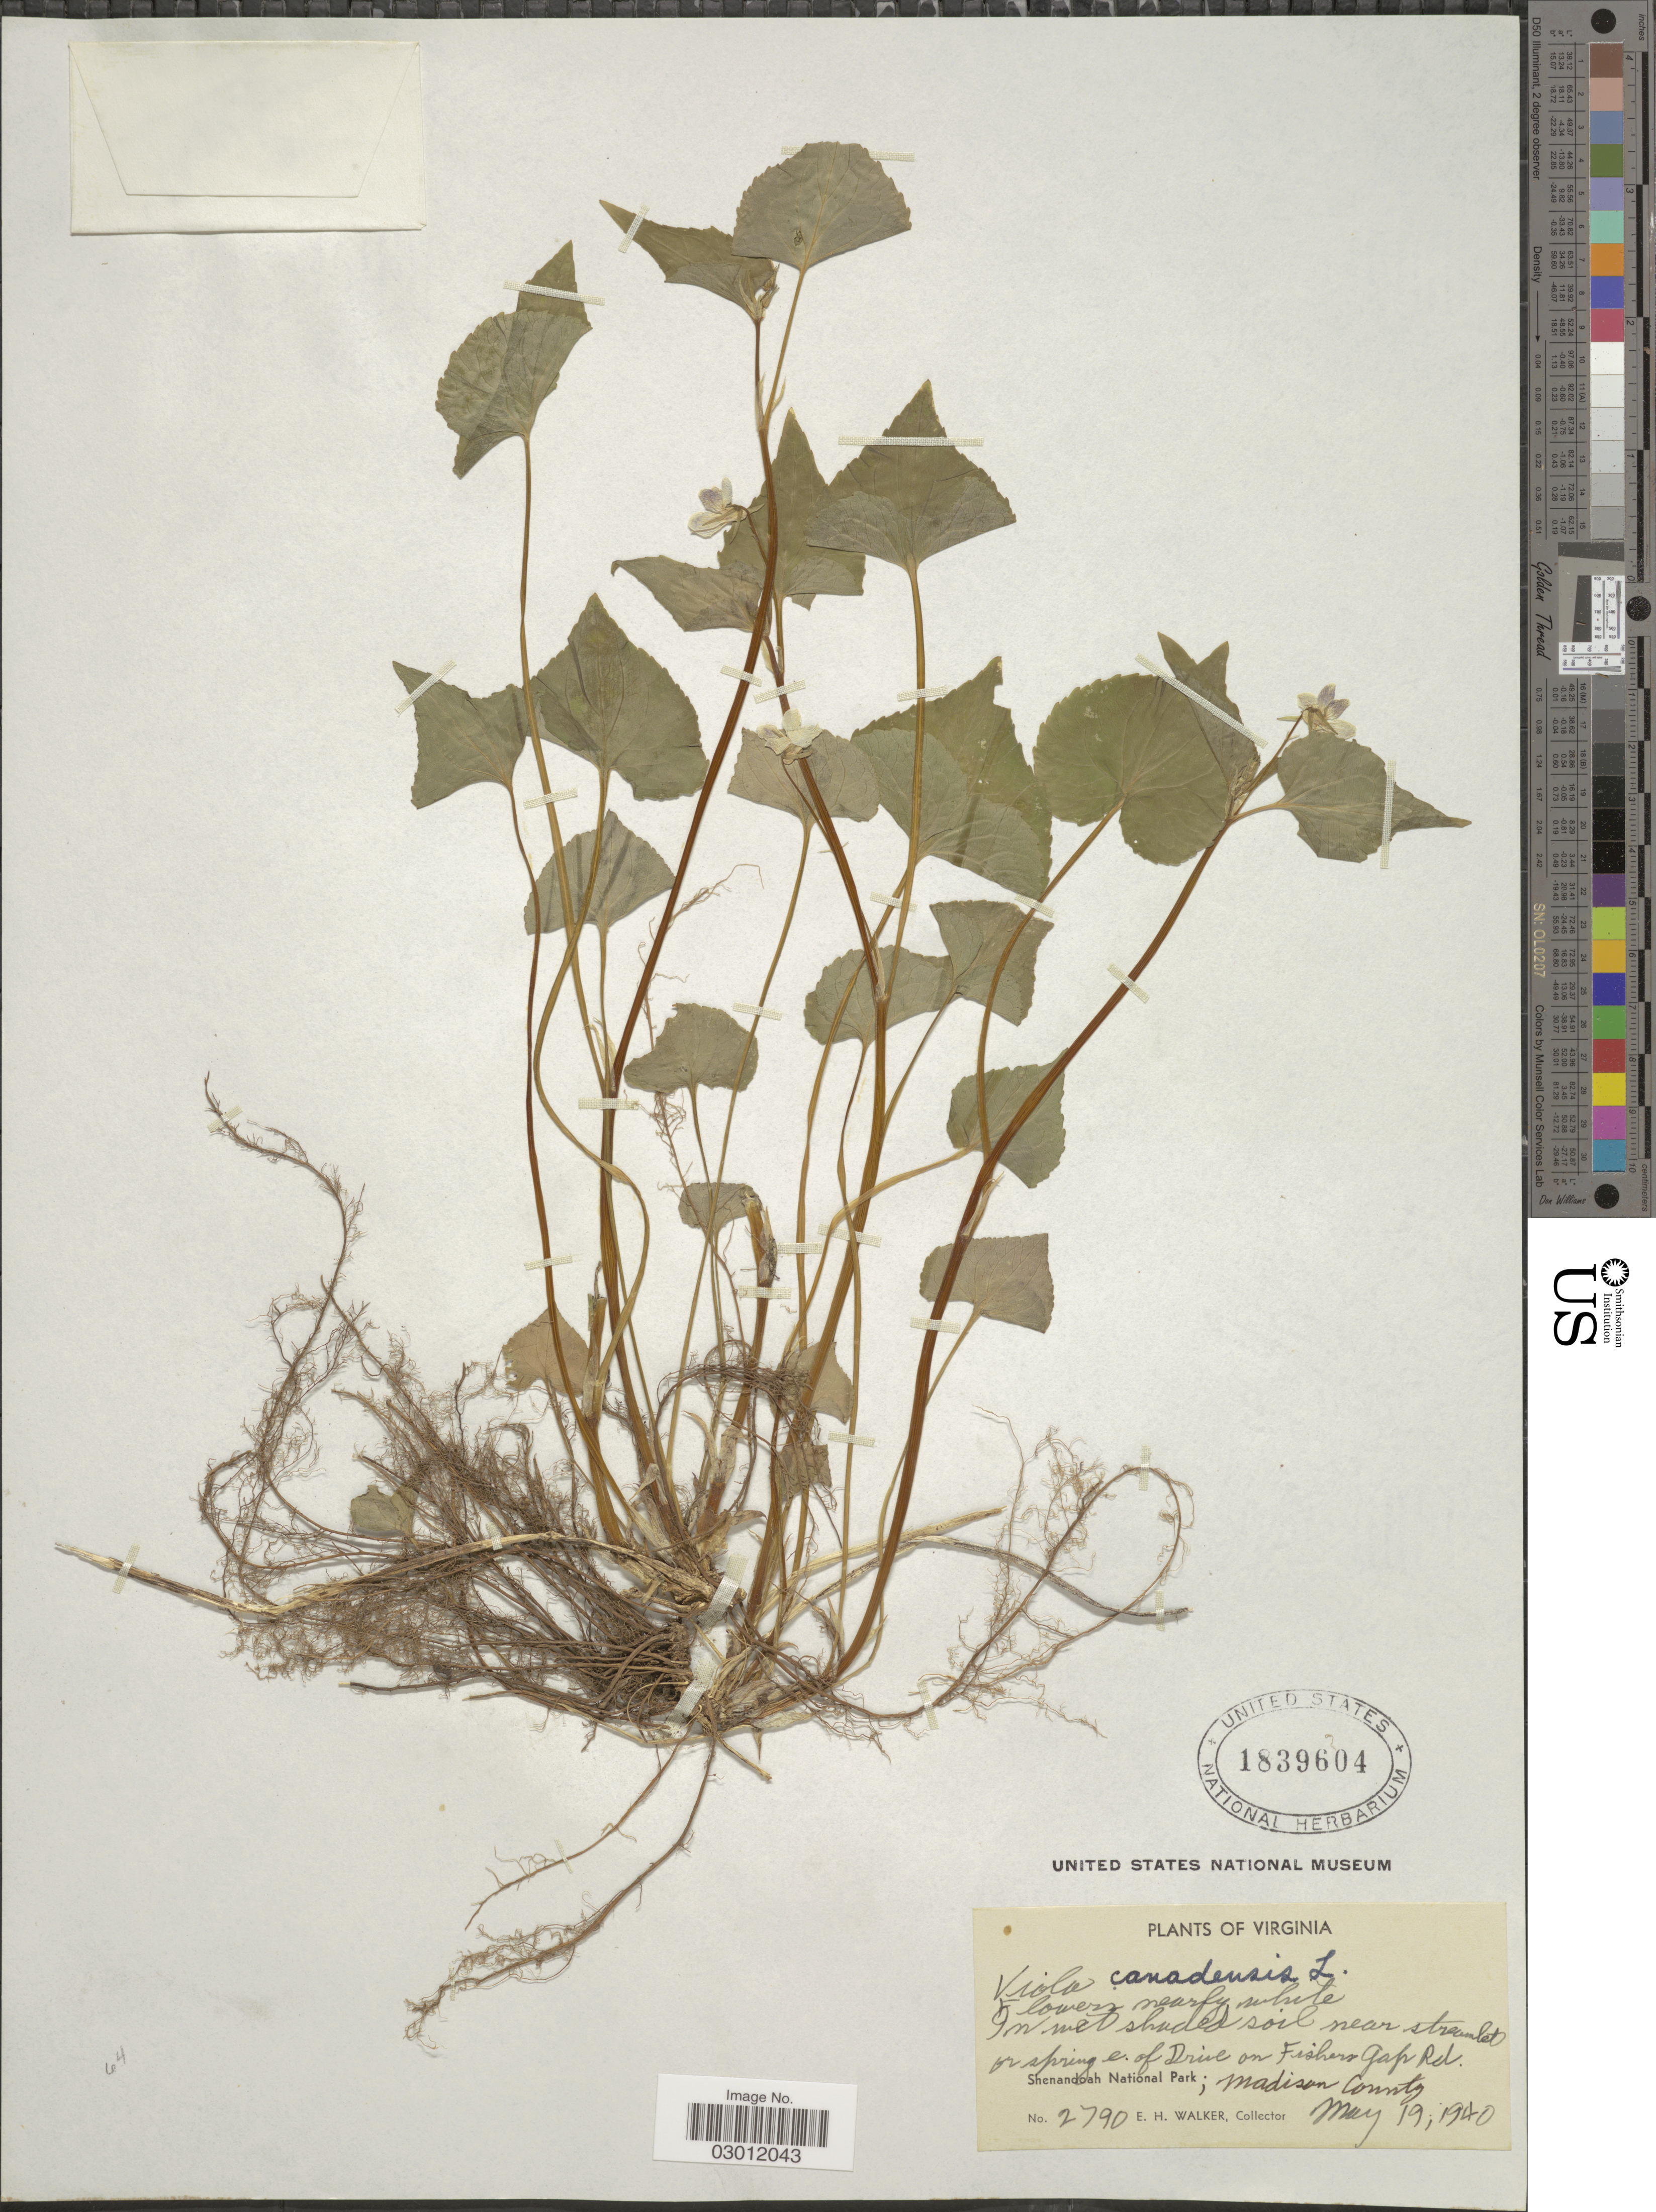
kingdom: Plantae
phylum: Tracheophyta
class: Magnoliopsida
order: Malpighiales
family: Violaceae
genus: Viola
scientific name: Viola canadensis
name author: L.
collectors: E. H. Walker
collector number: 2790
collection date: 1940-05-19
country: United States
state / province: Virginia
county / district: Madison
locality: In wet shaded soil near streamlet or spring e. of Drive on Fishers Gap Rd. Shenandoah National Park; Madison County.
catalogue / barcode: US 1839604